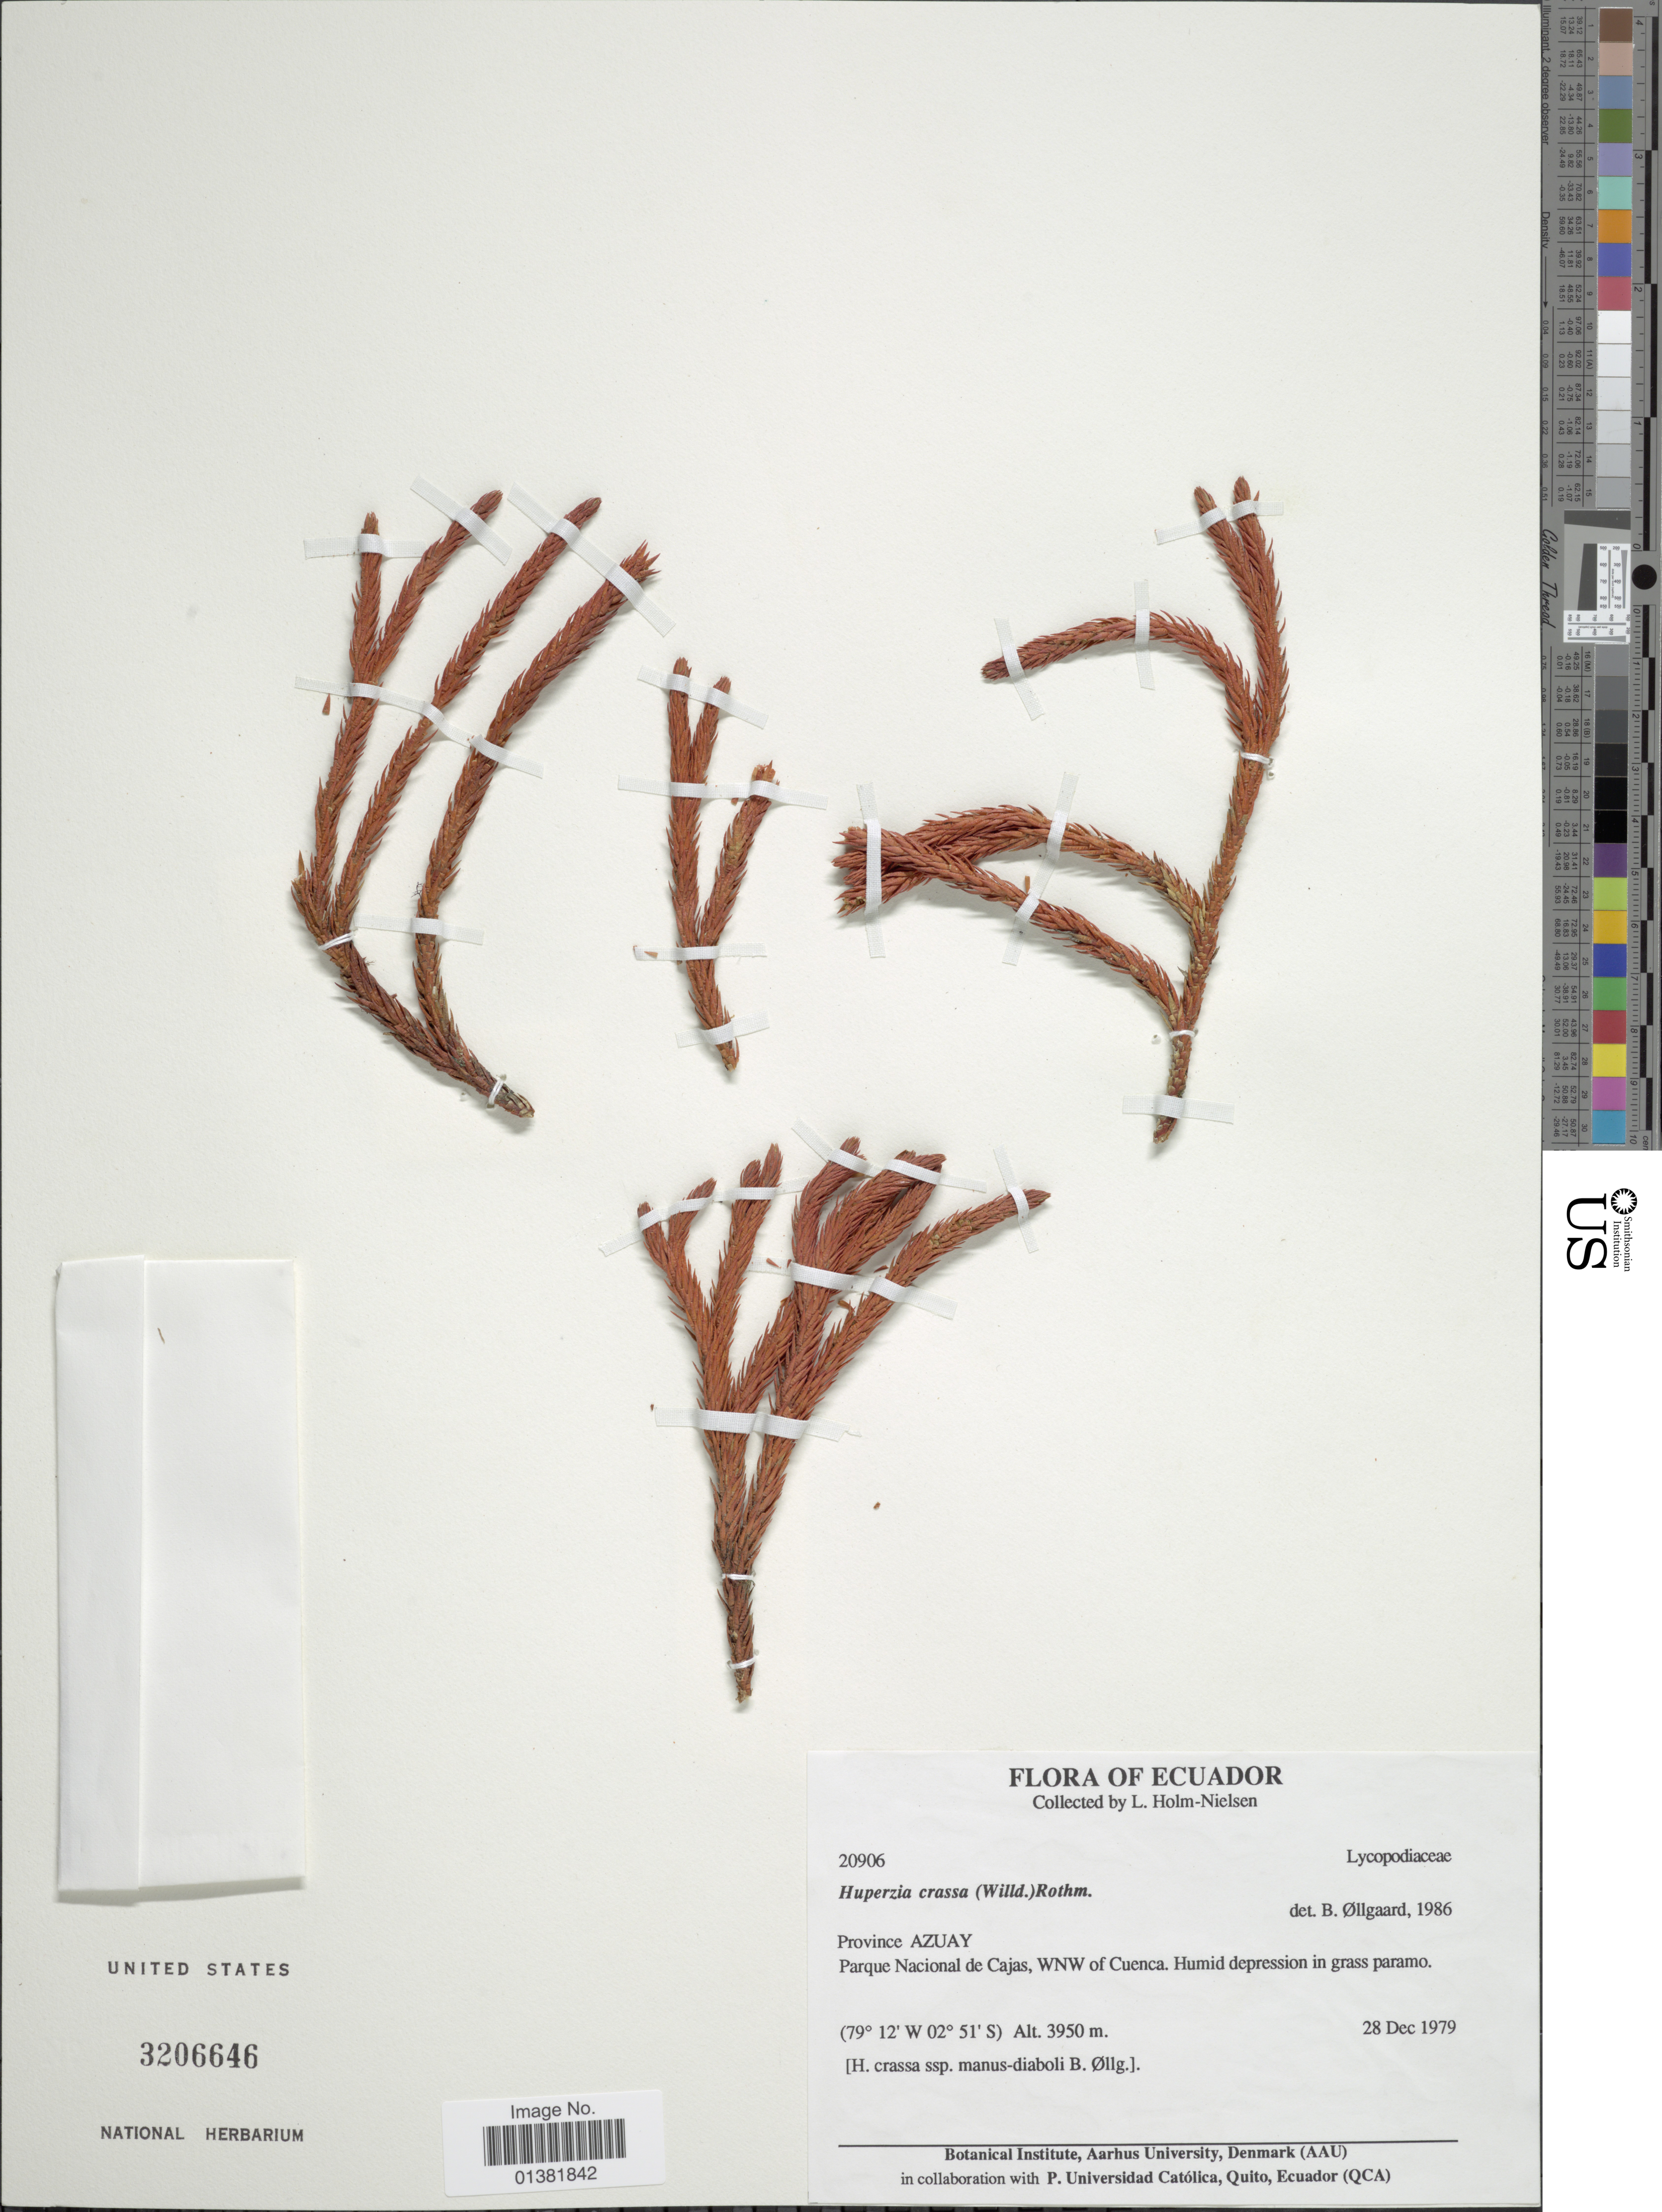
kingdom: Plantae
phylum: Tracheophyta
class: Lycopodiopsida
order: Lycopodiales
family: Lycopodiaceae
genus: Phlegmariurus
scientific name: Phlegmariurus crassus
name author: (Humb. & Bonpl. ex Willd.) B. Øllg.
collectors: L. B. Holm-Nielsen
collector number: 20906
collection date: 1979-12-28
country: Ecuador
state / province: Azuay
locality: Parque Nacional de Cajas, WNW of Cuenca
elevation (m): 3950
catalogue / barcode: US 3206646